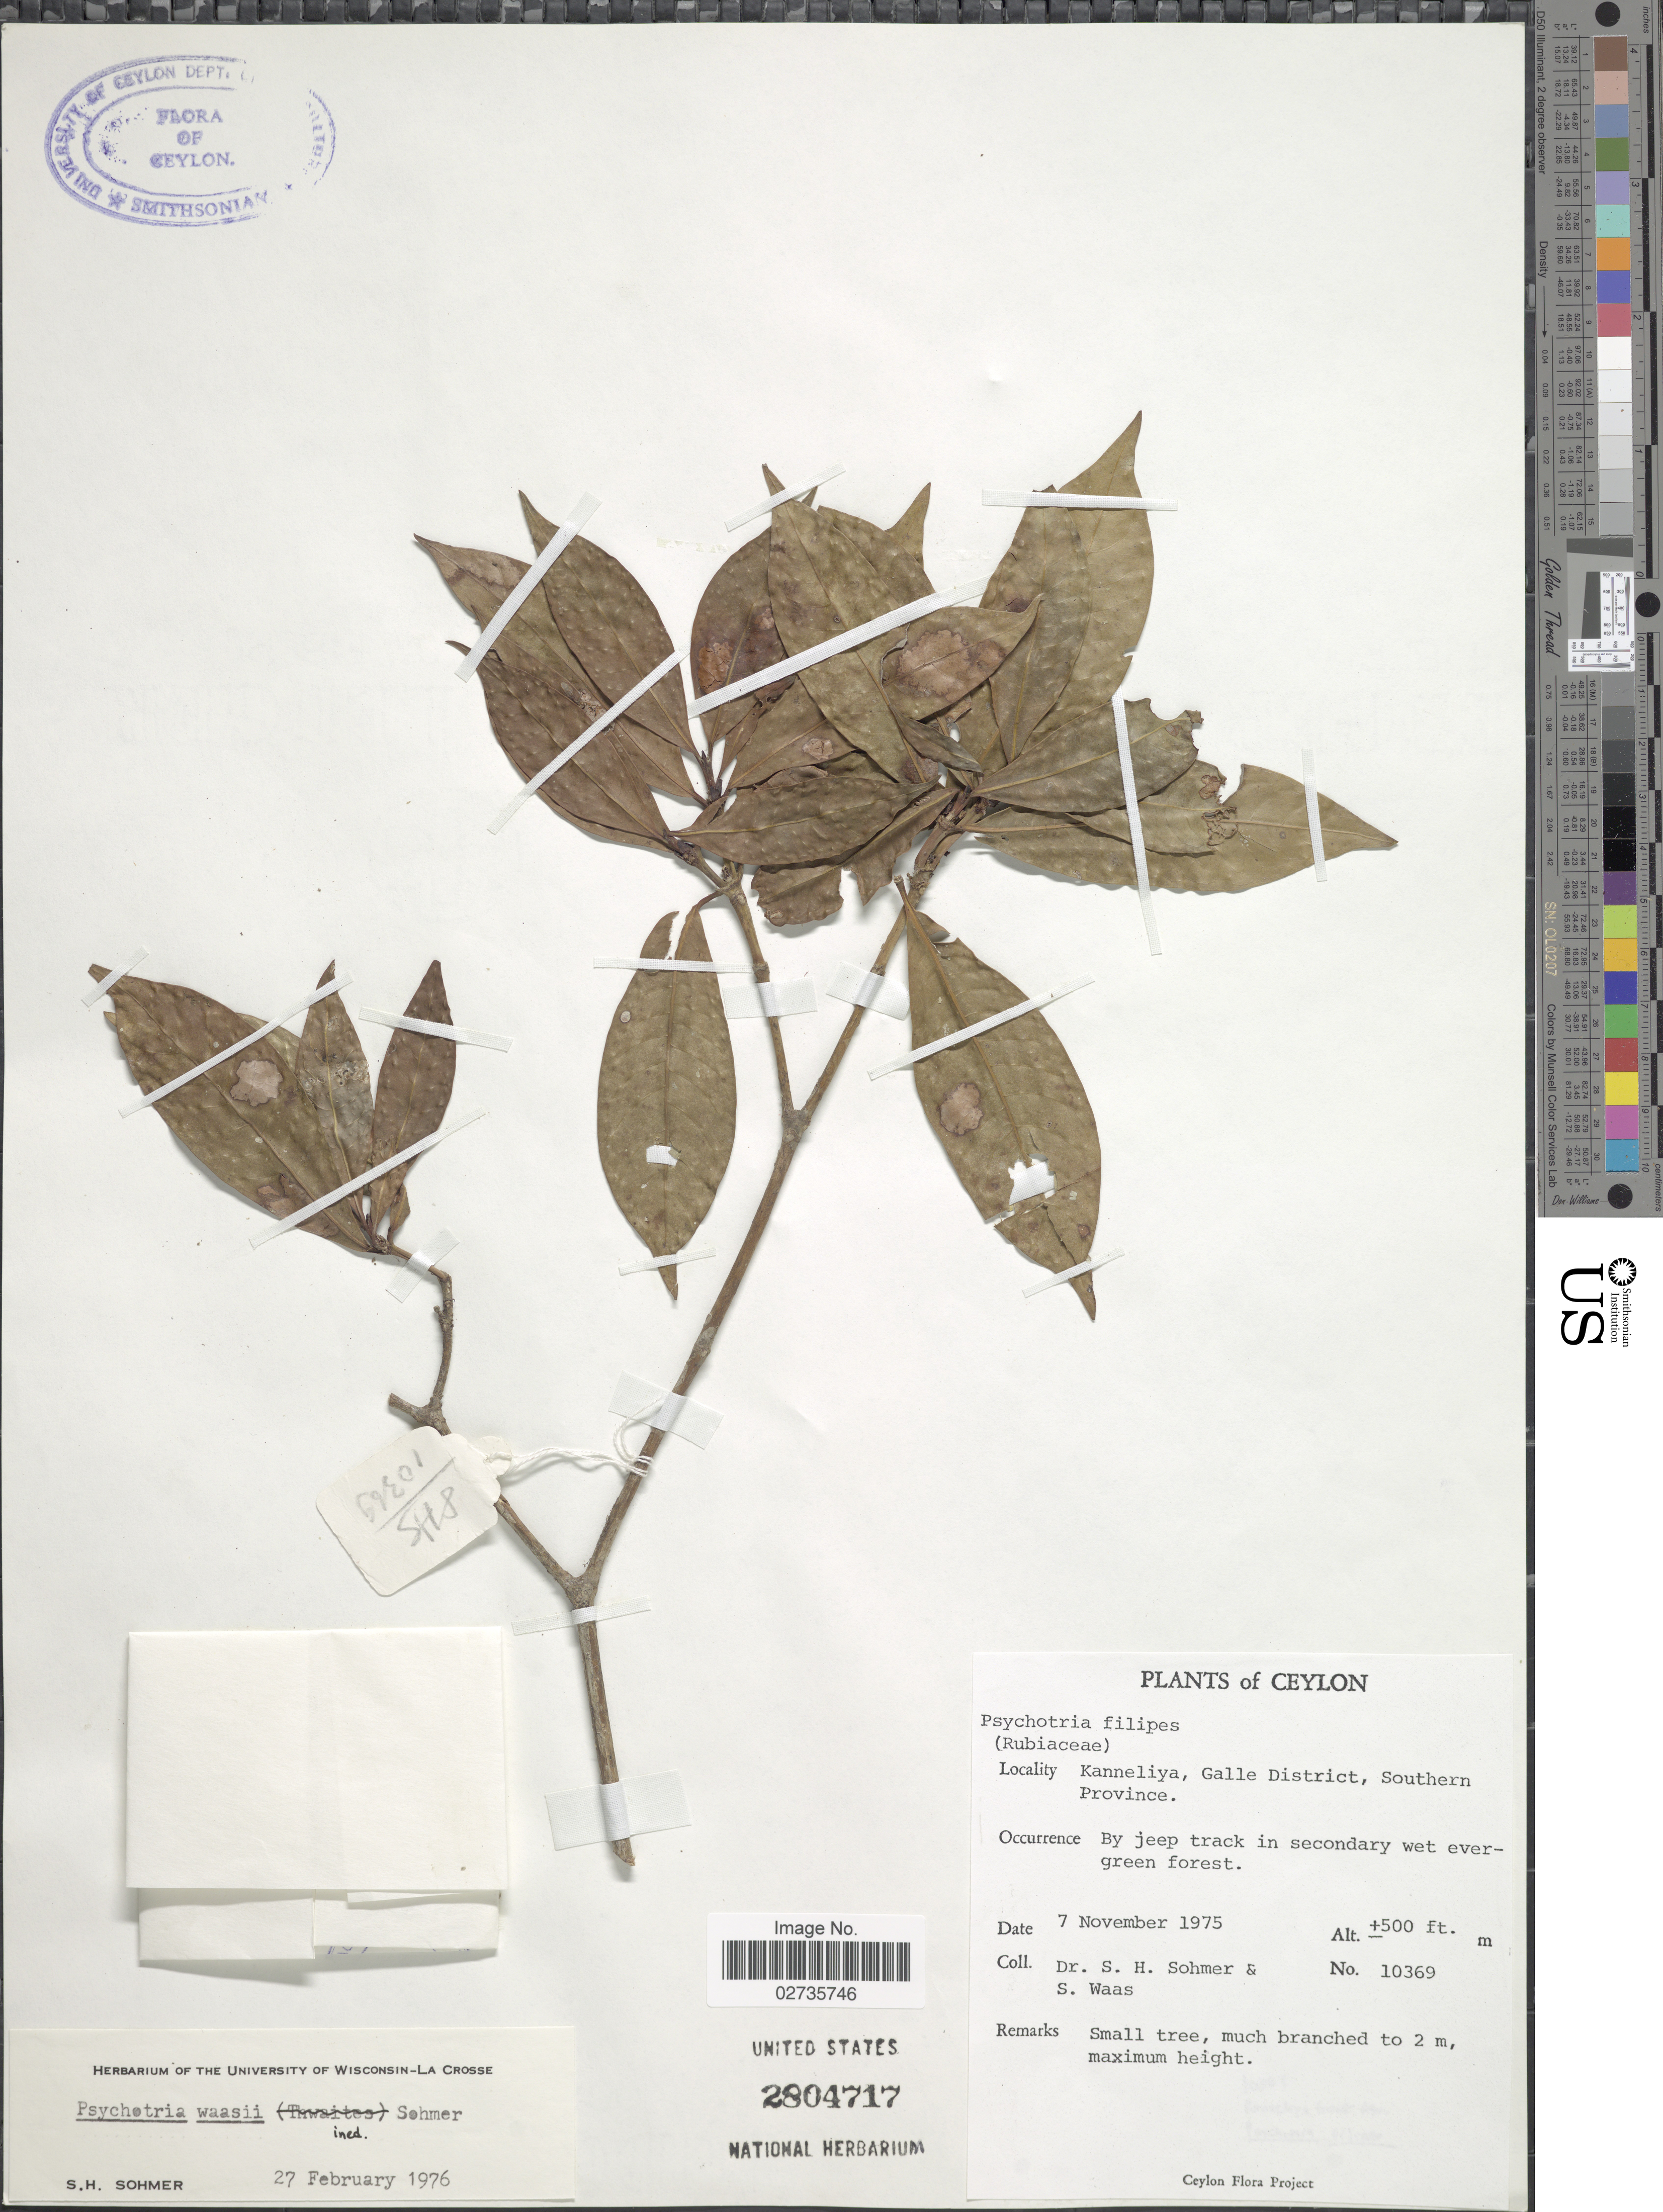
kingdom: Plantae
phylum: Tracheophyta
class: Magnoliopsida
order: Gentianales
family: Rubiaceae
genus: Psychotria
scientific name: Psychotria waasii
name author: Sohmer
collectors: S. H. Sohmer & S. Waas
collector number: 10369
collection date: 1975-11-07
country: Sri Lanka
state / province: Southern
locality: Ceylon, Kanneliya, Galle District, By jeep track in secondary wet evergreen forest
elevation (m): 152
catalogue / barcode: US 2804717